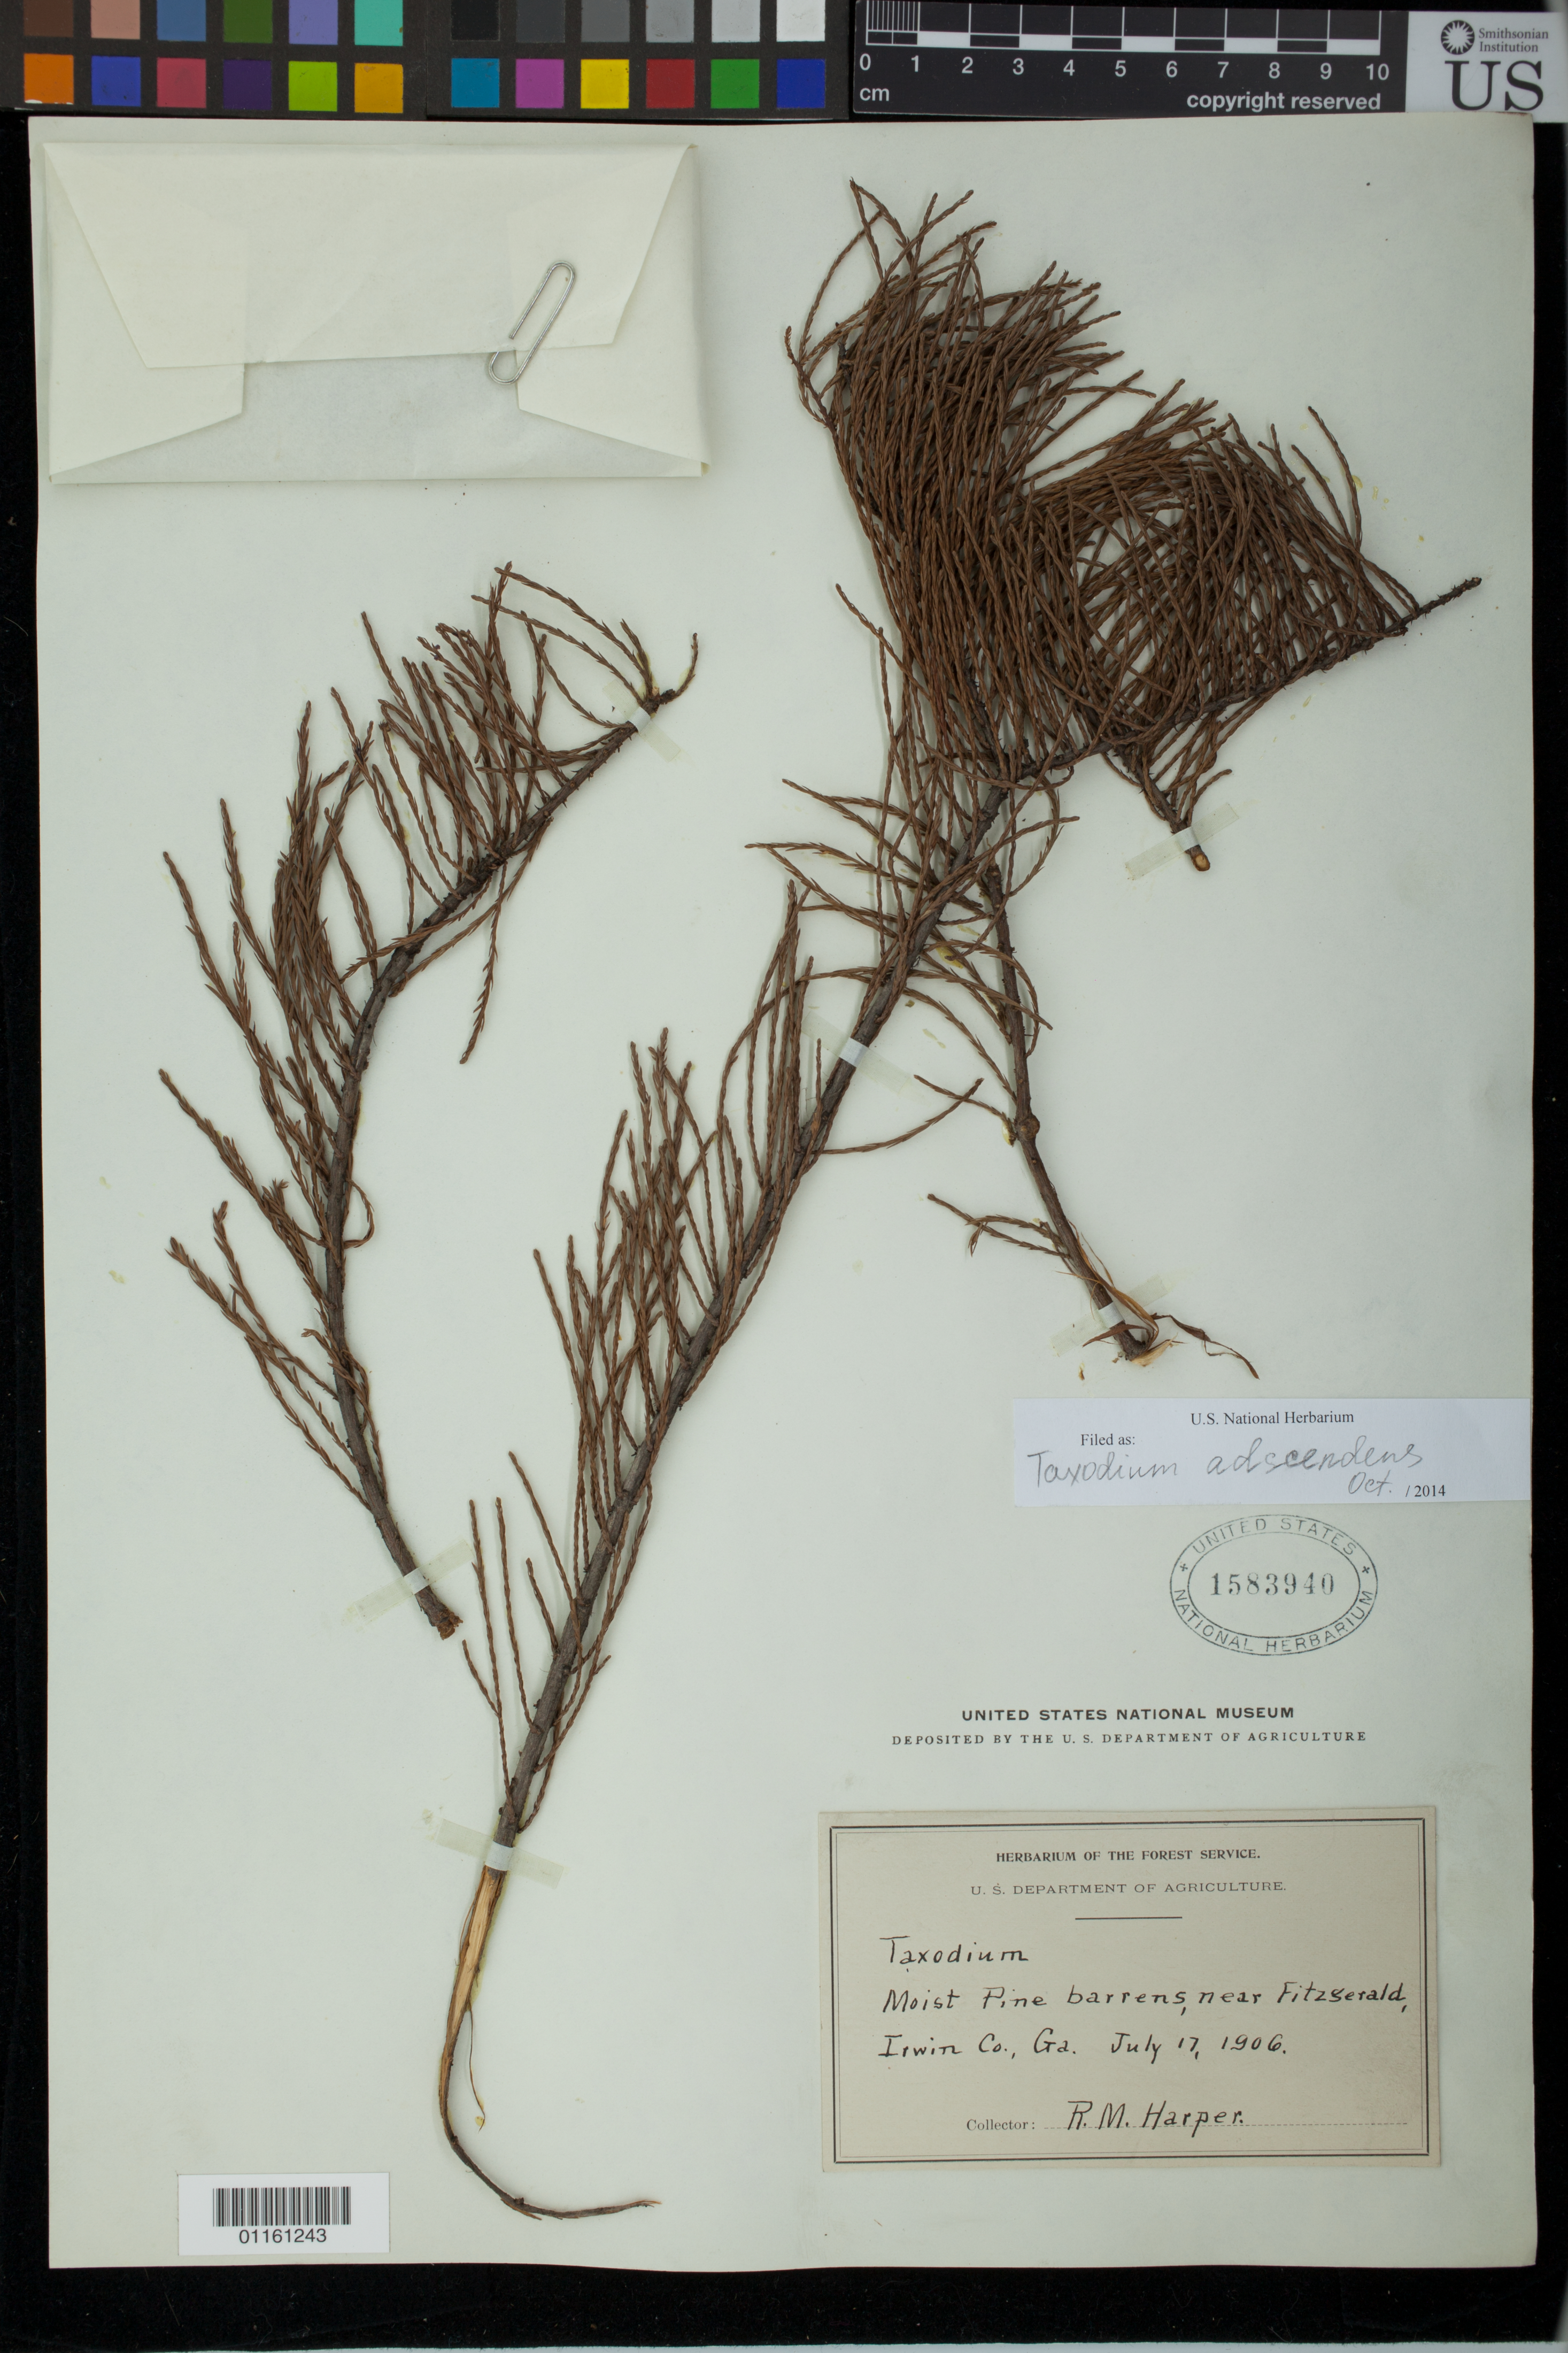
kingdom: Plantae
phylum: Tracheophyta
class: Pinopsida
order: Pinales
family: Cupressaceae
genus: Taxodium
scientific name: Taxodium ascendens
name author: Brongn.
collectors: R. M. Harper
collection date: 1906-07-17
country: United States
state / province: Georgia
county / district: Irwin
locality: Moist pine- barrens, near Fitzgerald.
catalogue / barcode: US 1583940